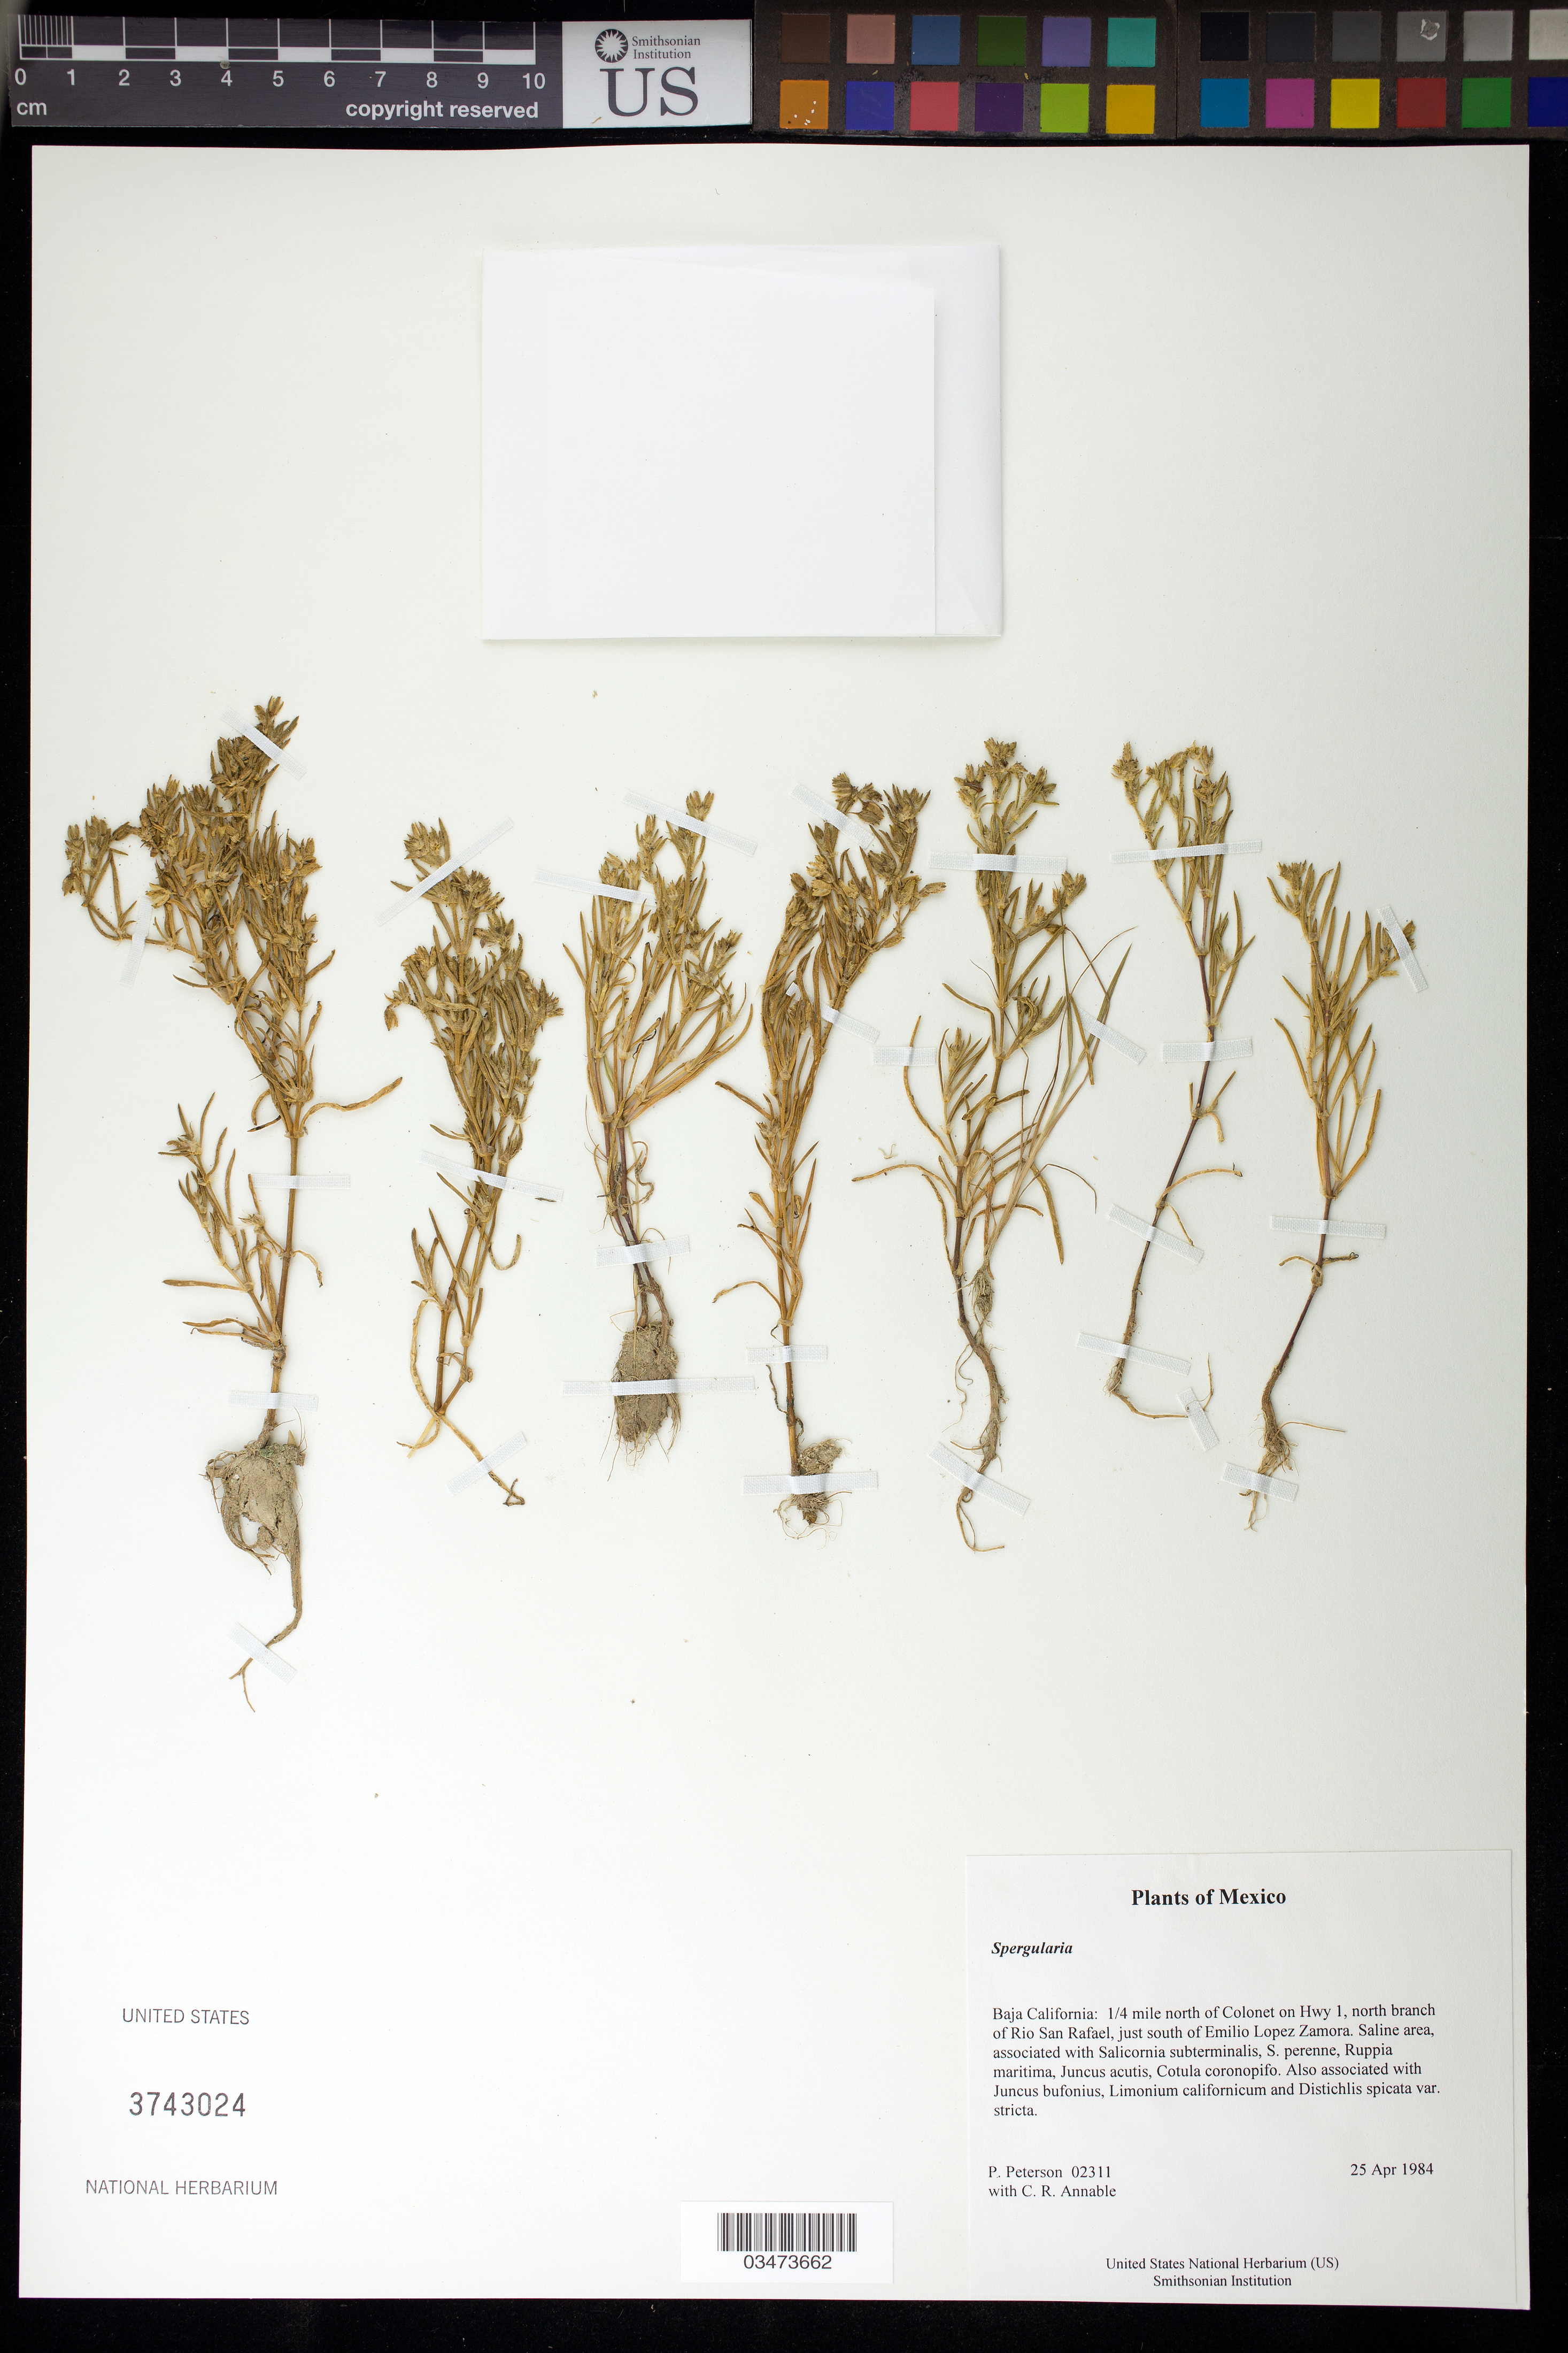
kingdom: Plantae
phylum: Tracheophyta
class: Magnoliopsida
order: Caryophyllales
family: Caryophyllaceae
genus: Spergularia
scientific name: Spergularia sp.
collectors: P. M. Peterson & C. R. Annable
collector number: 02311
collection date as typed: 25 Apr 1984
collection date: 1984-04-25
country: Mexico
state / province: Baja California Norte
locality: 1/4 mile north of Colonet on Hwy 1, north branch of Rio San Rafael, just south of Emilio Lopez Zamora.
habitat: Saline area, associated with Salicornia subterminalis, S. perenne, Ruppia maritima, Juncus acutis, Cotula coronopifo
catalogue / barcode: US 3743024